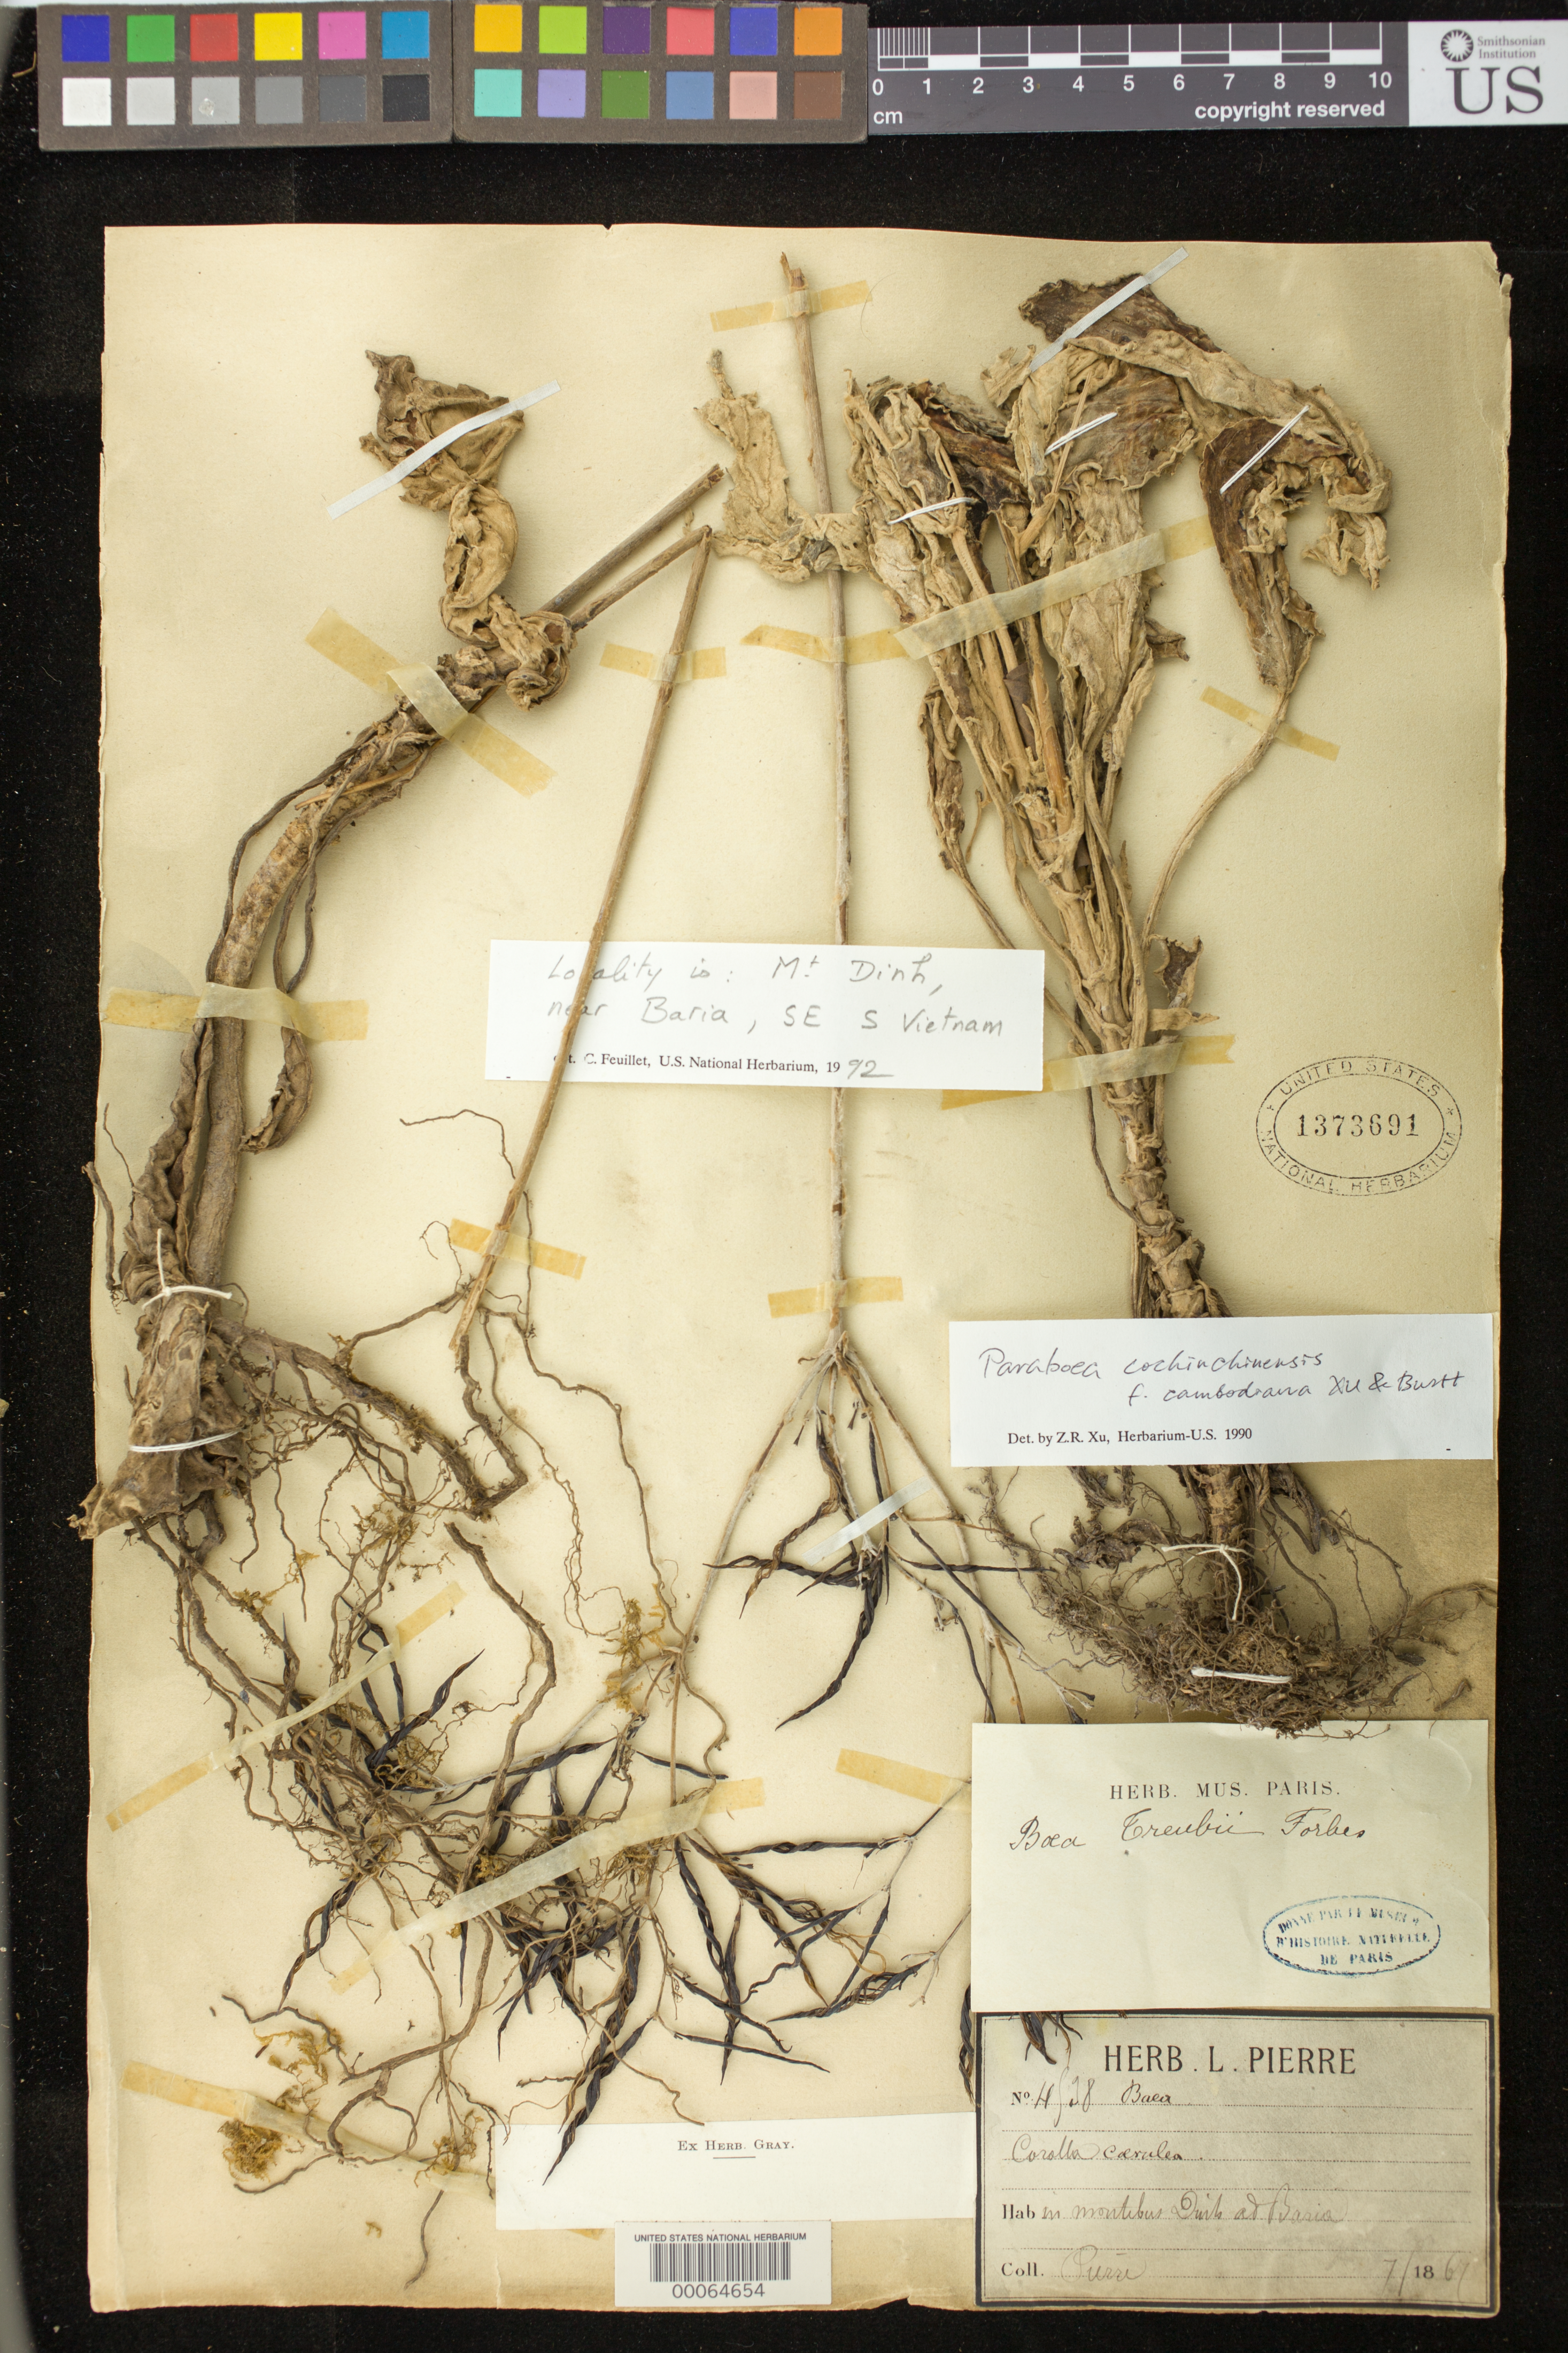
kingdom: Plantae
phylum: Tracheophyta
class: Magnoliopsida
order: Lamiales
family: Gesneriaceae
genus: Paraboea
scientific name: Paraboea cochinchinensis f. cambodiana Xu & B.L. Burtt forma nov. ined.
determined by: Xu, Z. R.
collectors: J. Pierre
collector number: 4598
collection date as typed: Jul 1867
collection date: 1867-07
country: Vietnam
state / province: Baria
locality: Dinh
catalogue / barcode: US 1373691